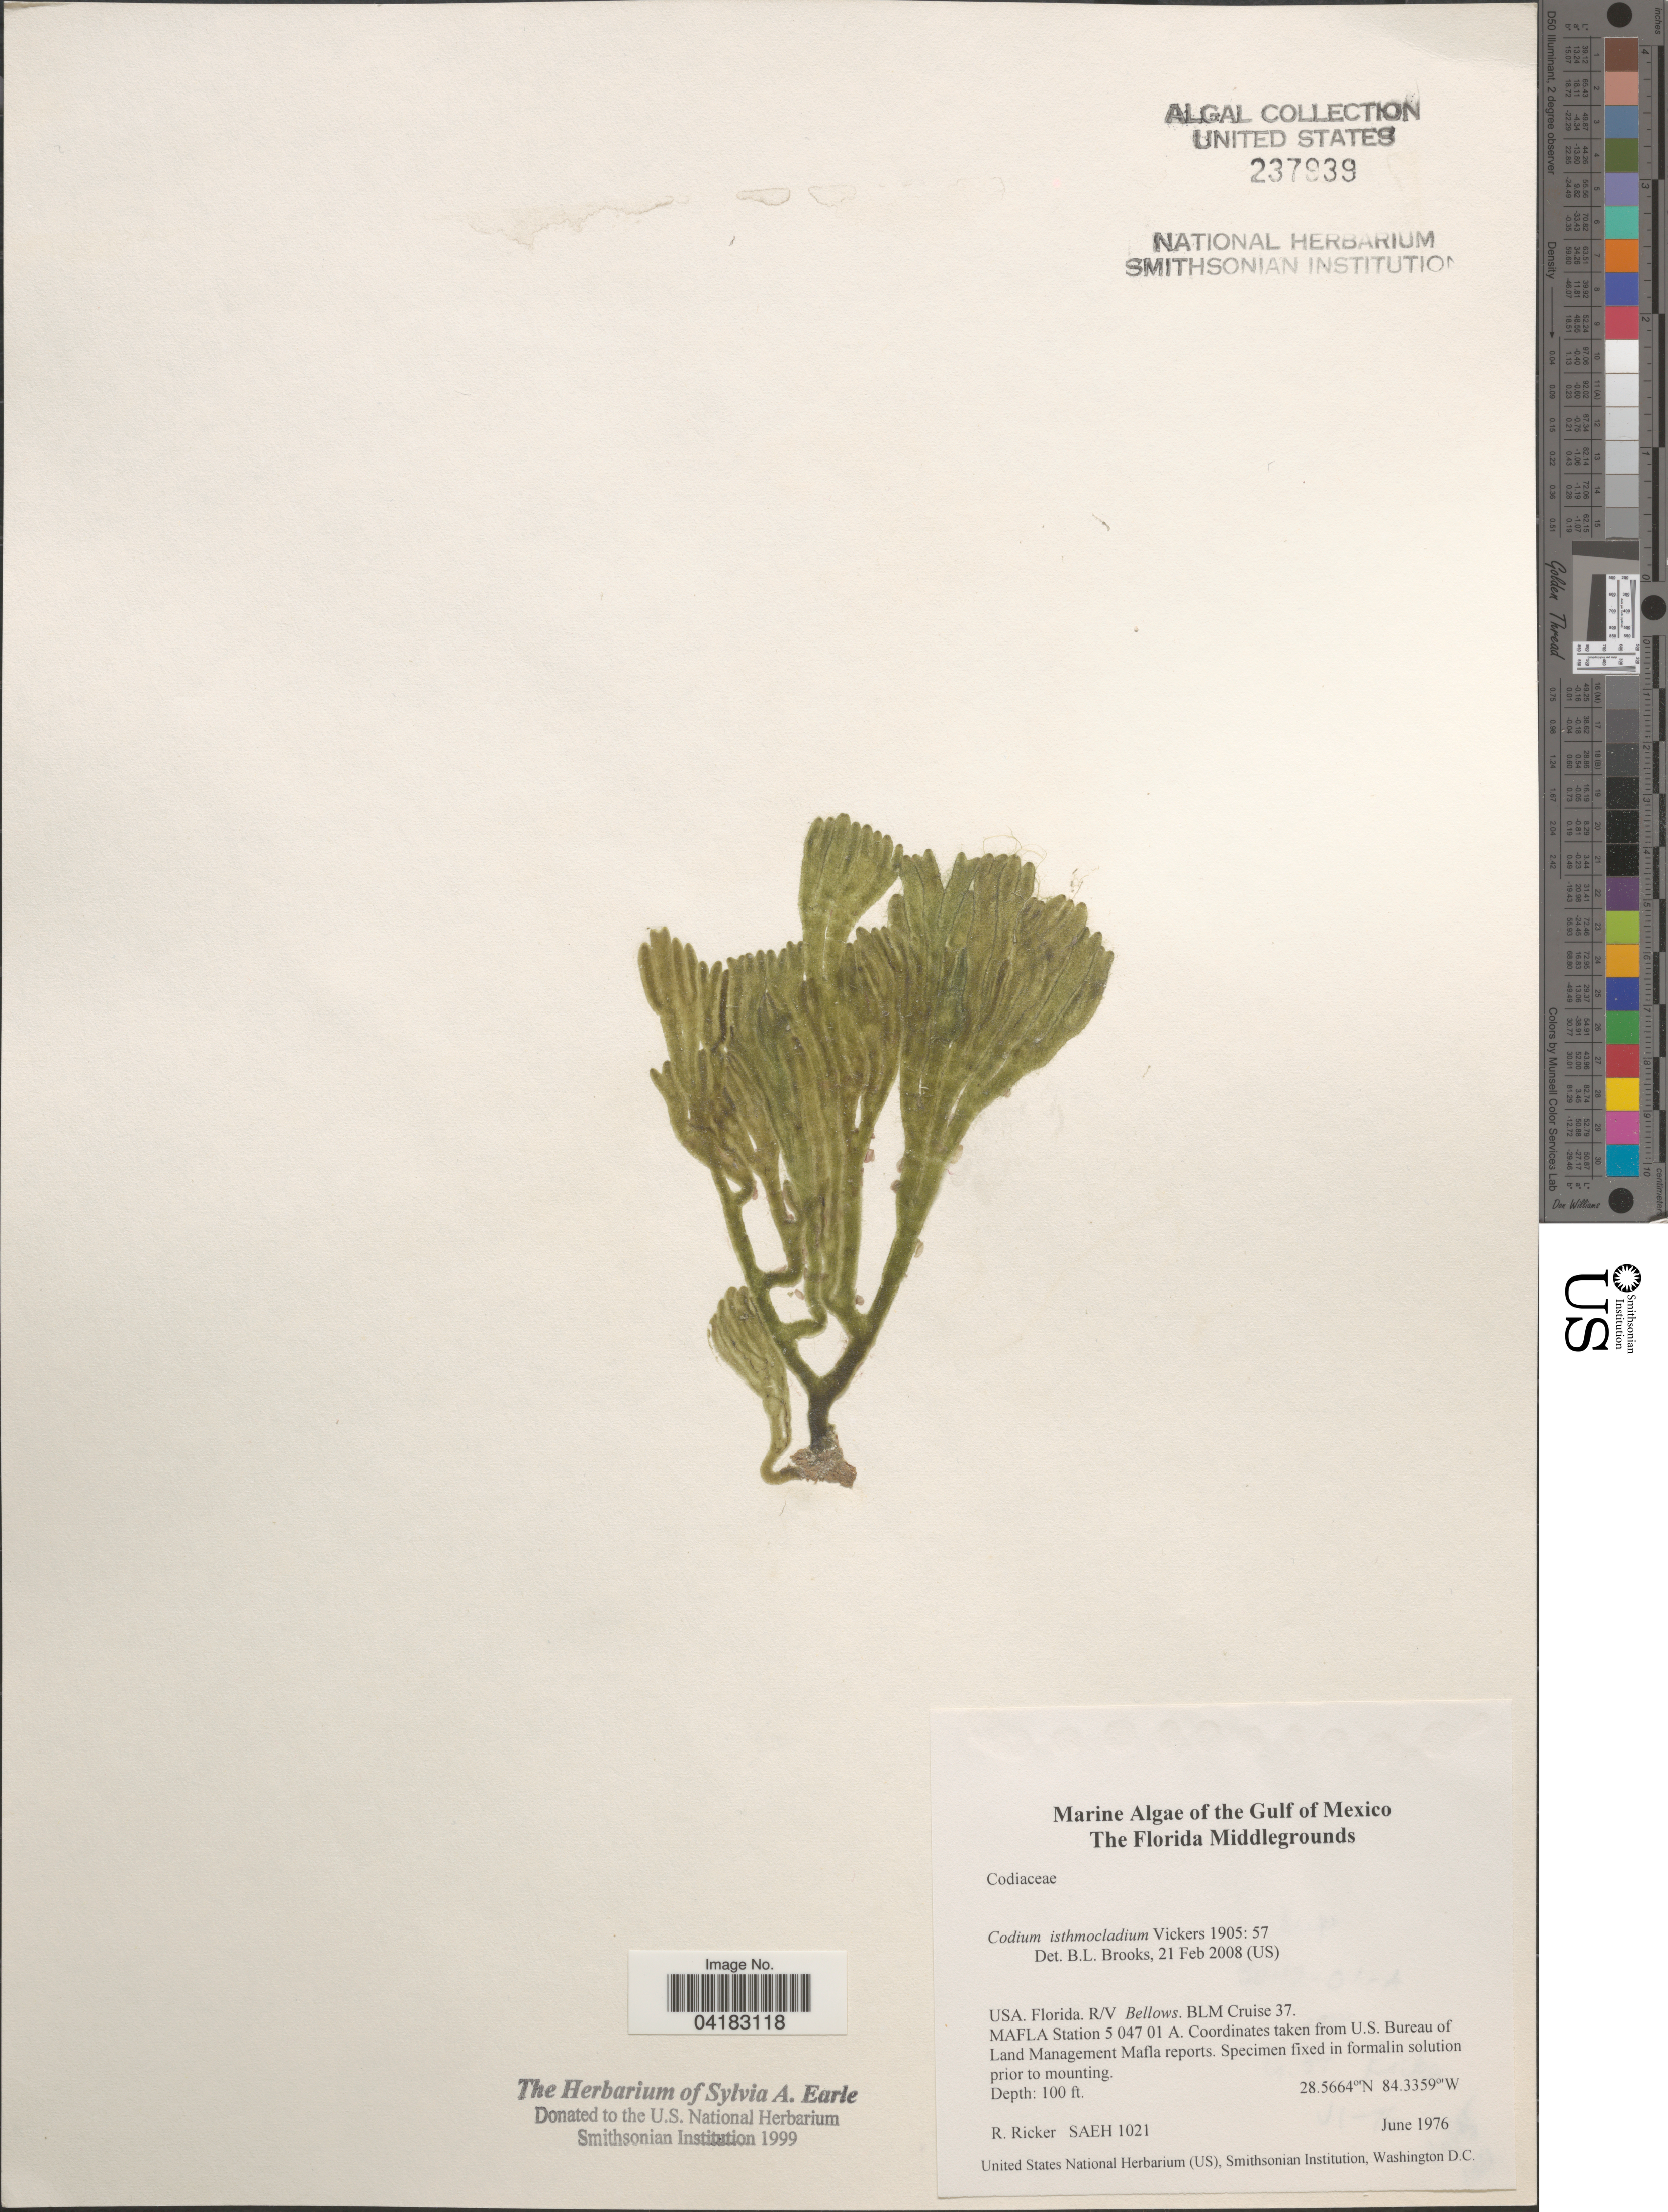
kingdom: Plantae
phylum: Chlorophyta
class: Ulvophyceae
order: Bryopsidales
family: Codiaceae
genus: Codium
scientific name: Codium isthmocladum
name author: Vickers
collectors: R. Ricker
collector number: SAEH1021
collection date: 1976-06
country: United States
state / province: Florida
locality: Gulf of Mexico. The Florida Middlegrounds. R/V Bellows. BLM Cruise 37. MAFLA Station 5 047 01 A.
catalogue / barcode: US 237939